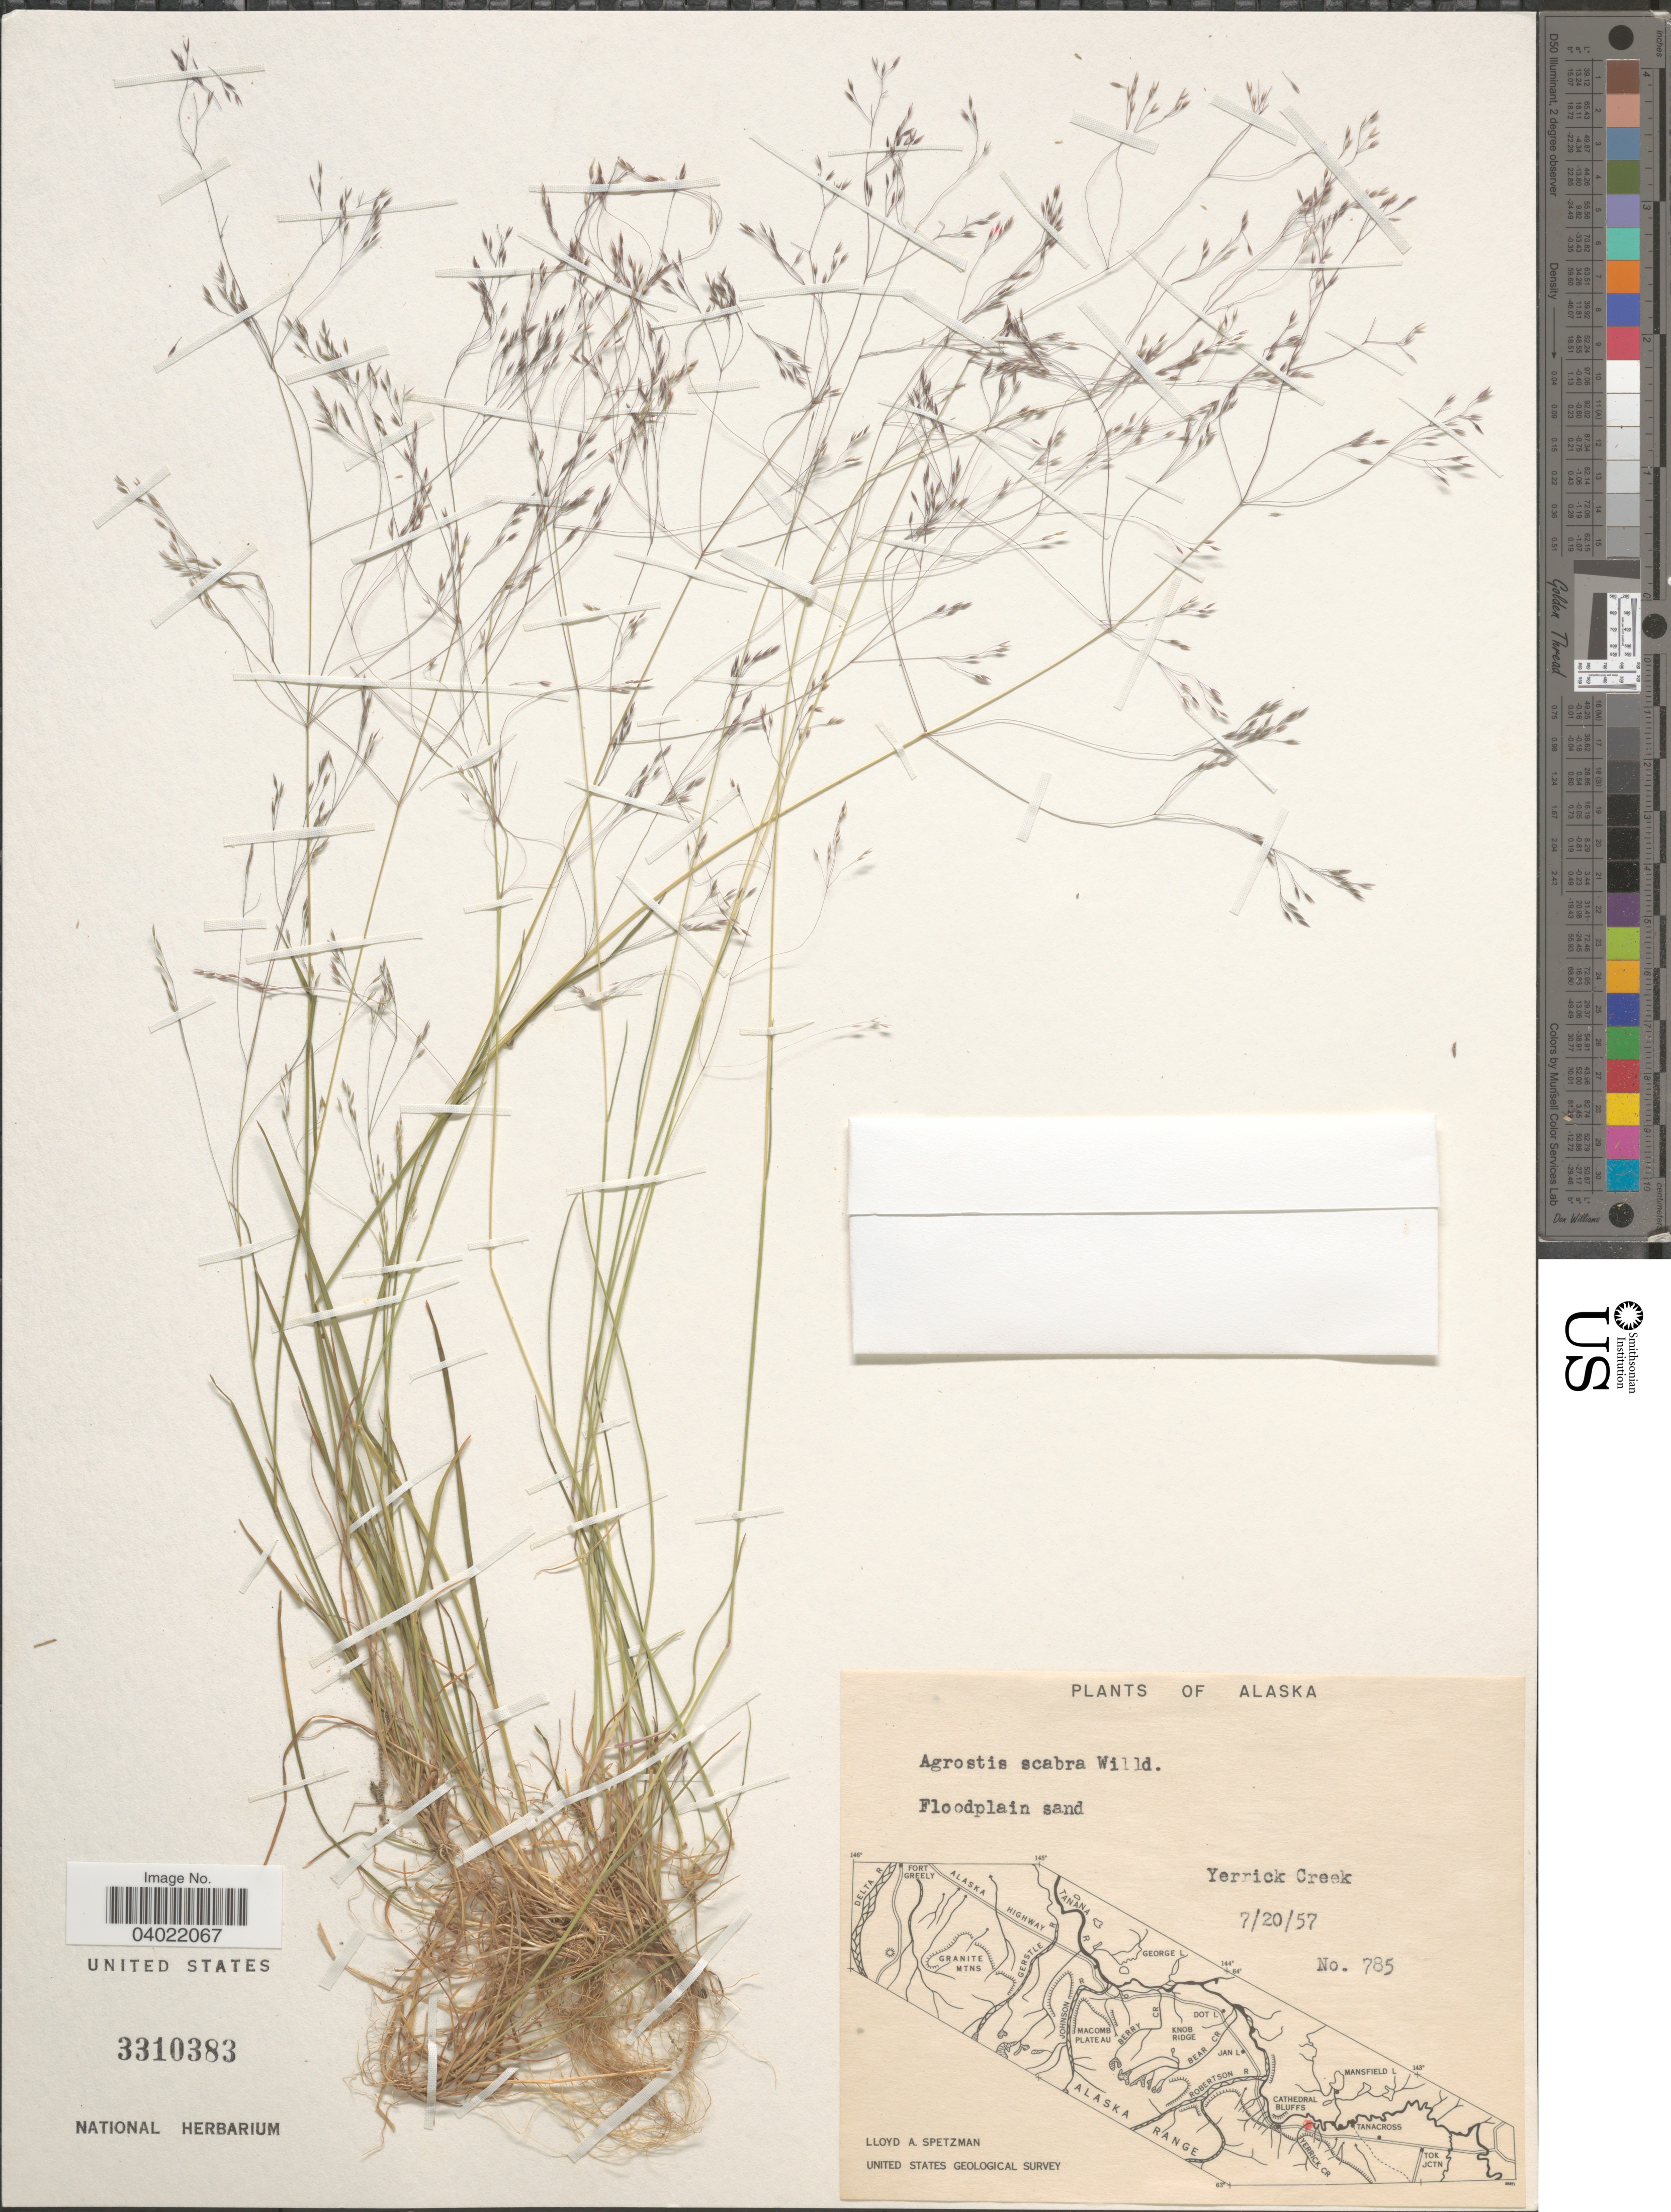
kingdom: Plantae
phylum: Tracheophyta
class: Liliopsida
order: Poales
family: Poaceae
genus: Agrostis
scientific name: Agrostis scabra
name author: Willd.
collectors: L. Spetzman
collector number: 785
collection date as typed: Transcribed d/m/y: 20/7/57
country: United States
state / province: Alaska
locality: Floodplain sand. Yerrick Creek.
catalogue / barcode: US 3310383